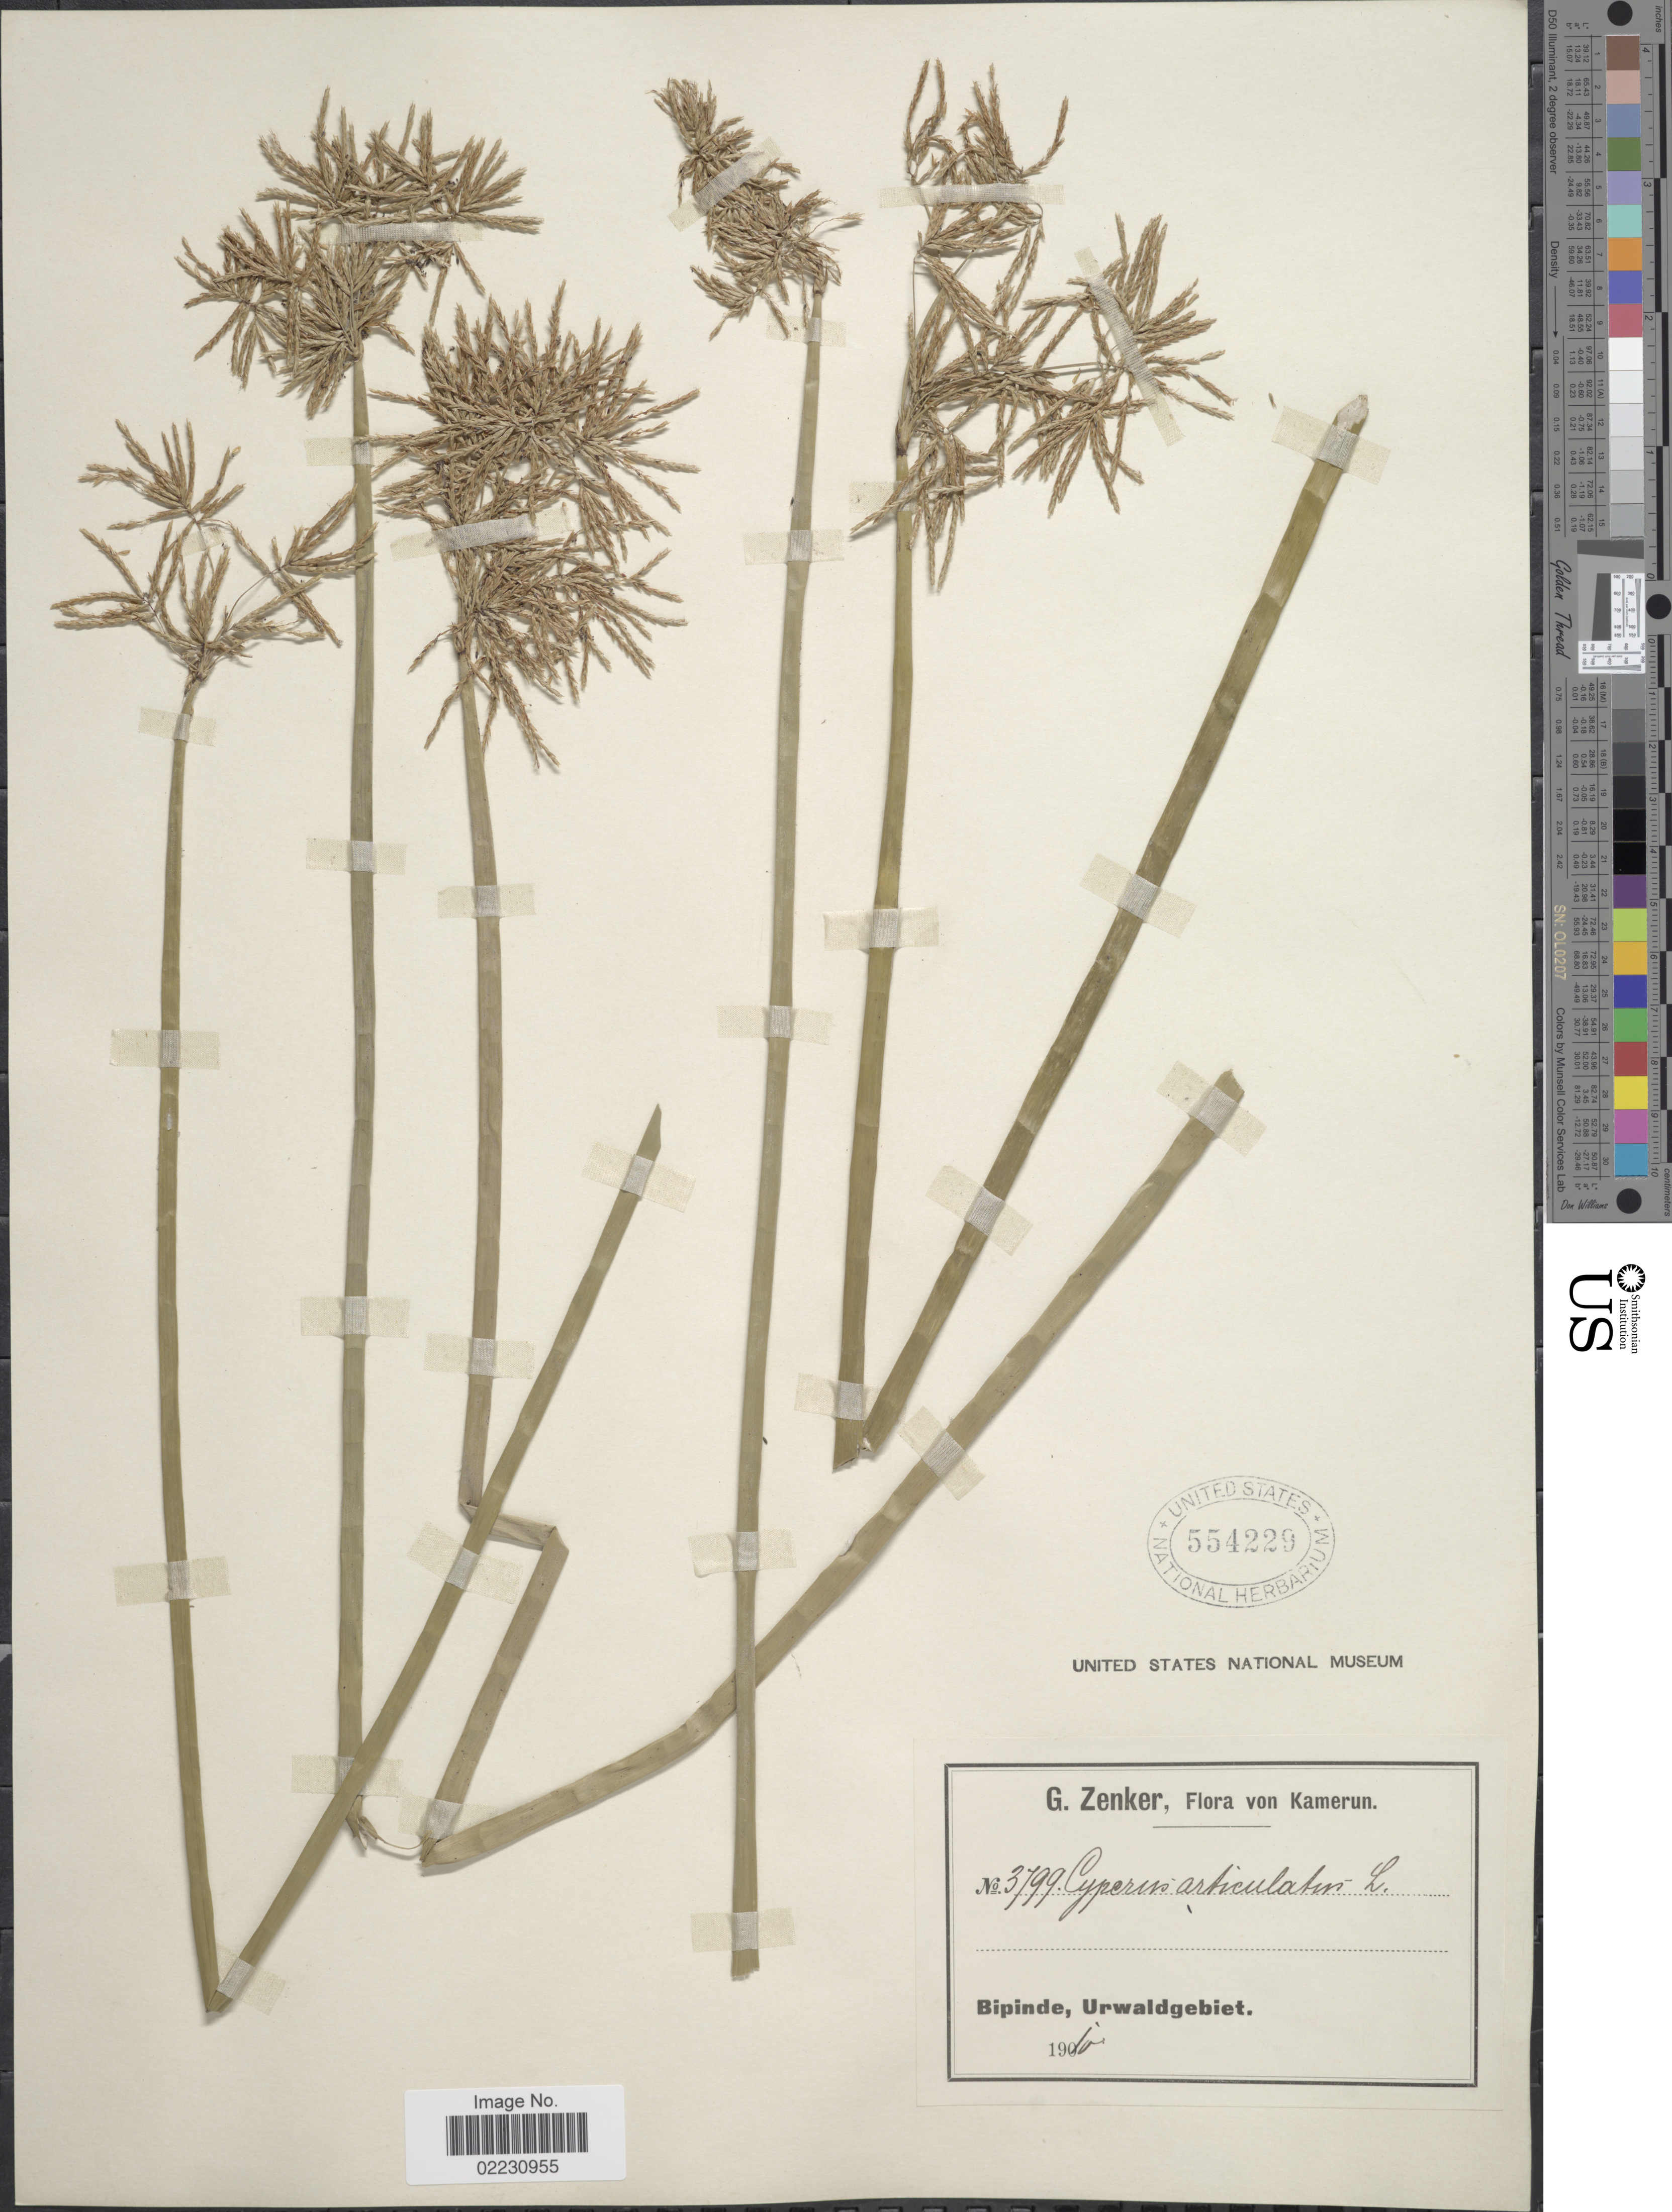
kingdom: Plantae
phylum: Tracheophyta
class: Liliopsida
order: Poales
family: Cyperaceae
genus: Cyperus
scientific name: Cyperus articulatus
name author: L.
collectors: G. A. Zenker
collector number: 3799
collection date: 1910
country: Cameroon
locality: Kamerun. Bipinde, Urwaldgebiet.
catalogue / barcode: US 554229